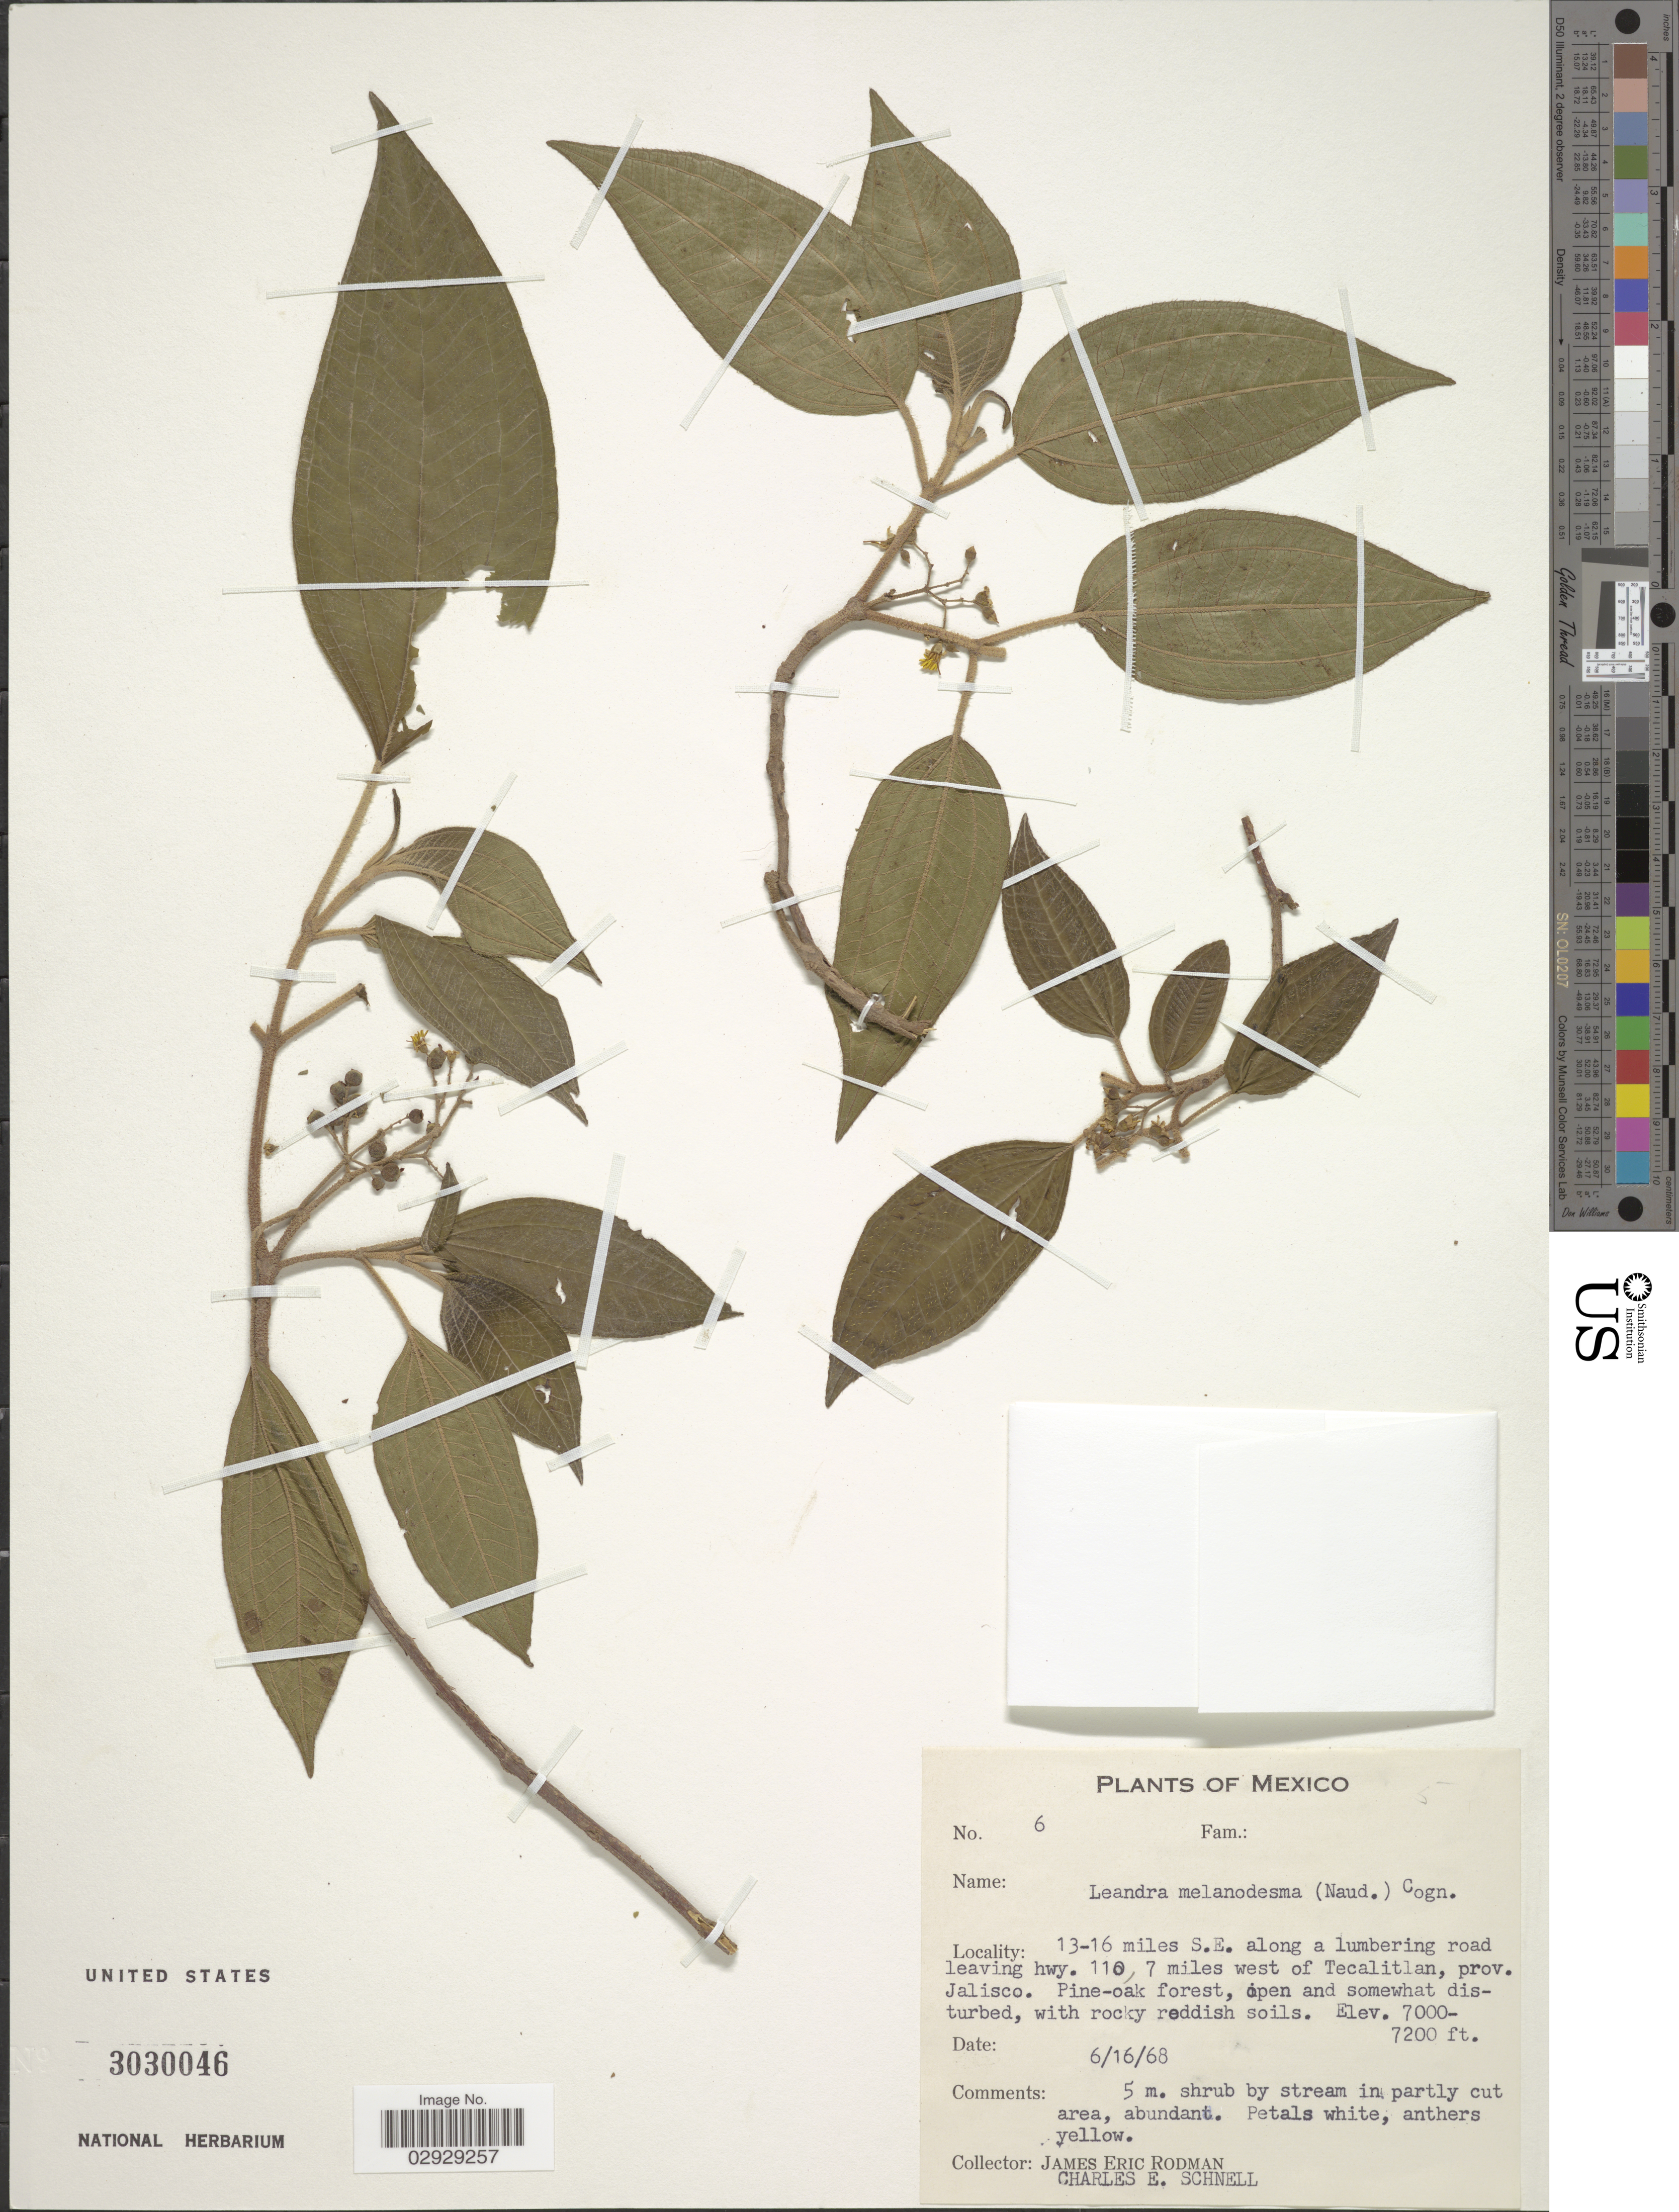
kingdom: Plantae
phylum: Tracheophyta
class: Magnoliopsida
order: Myrtales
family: Melastomataceae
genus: Leandra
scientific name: Leandra melanodesma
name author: (Naudin) Cogn.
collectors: J. Rodman & C. Schnell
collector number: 6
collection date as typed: Transcribed d/m/y: 16/6/68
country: Mexico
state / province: Jalisco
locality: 13-16 miles S.E. along a lumbering road leaving hwy. 110, 7 miles west of Tecalitlan.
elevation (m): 2134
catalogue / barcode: US 3030046